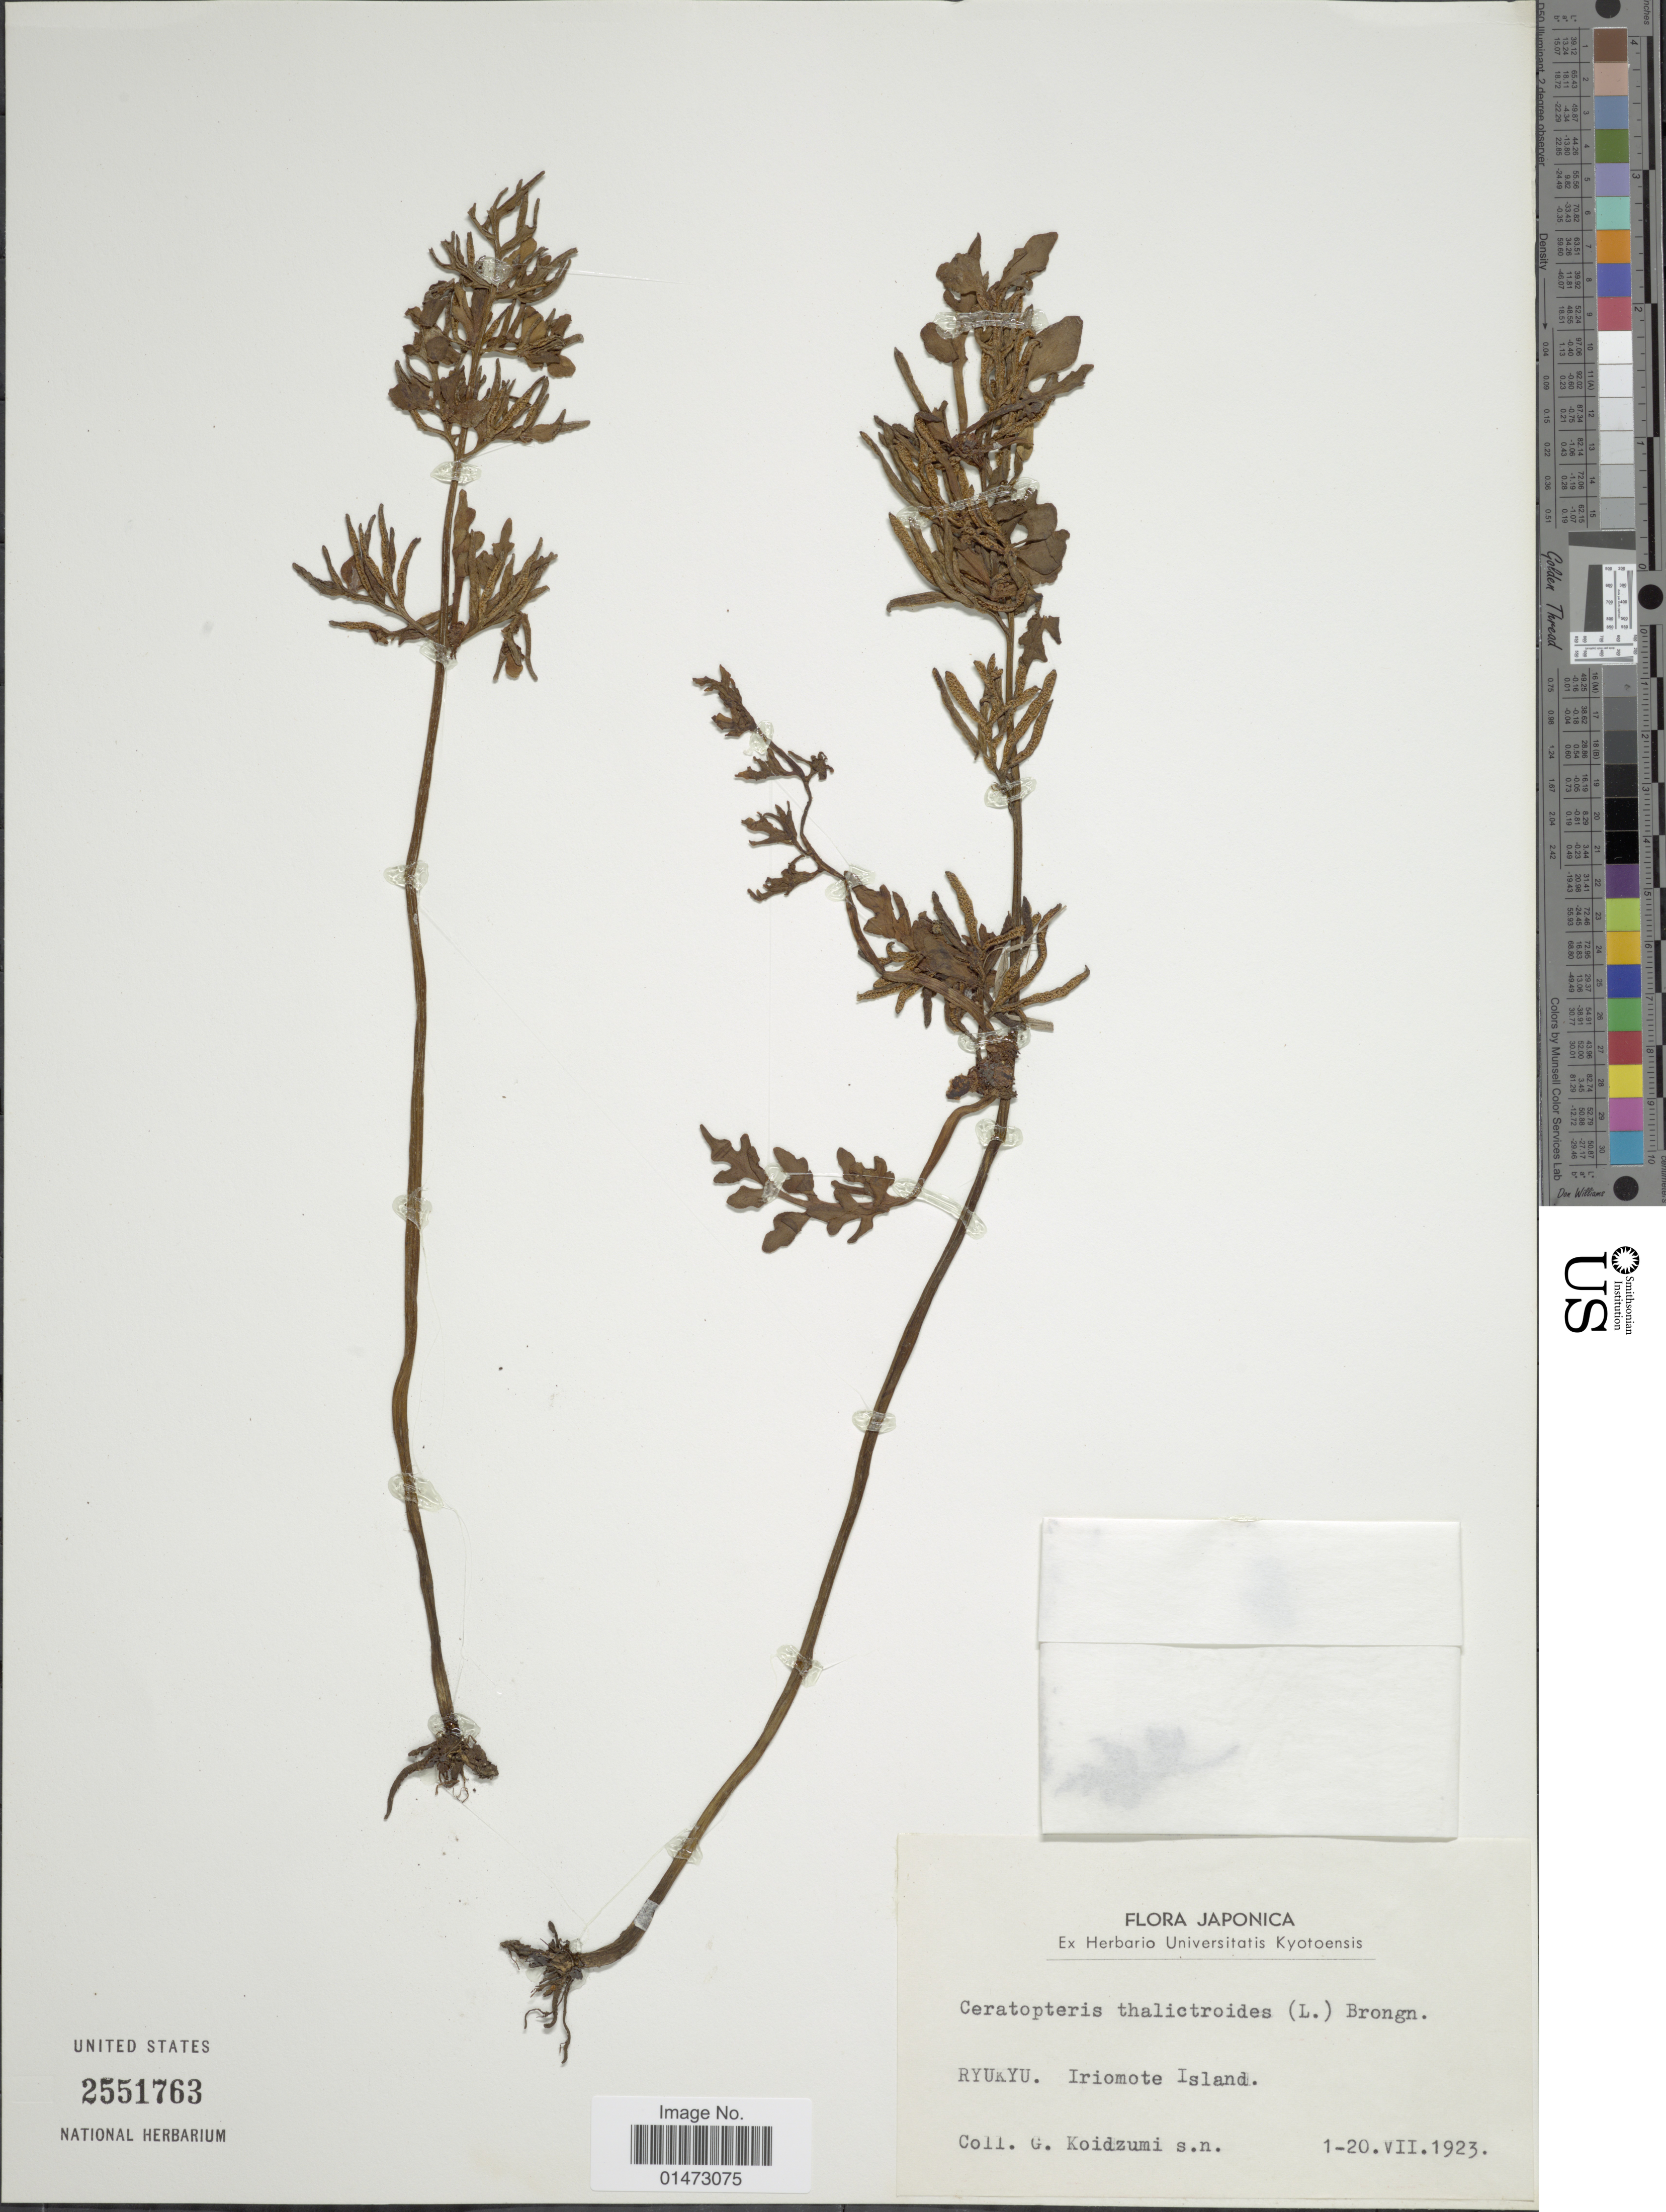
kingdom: Plantae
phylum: Tracheophyta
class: Polypodiopsida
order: Polypodiales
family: Pteridaceae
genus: Ceratopteris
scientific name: Ceratopteris thalictroides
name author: (L.) Brongn.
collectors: G. Koidzumi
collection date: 1923-07-01/1923-07-20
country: Japan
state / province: Okinawa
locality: Ryukyu. Iriomote Island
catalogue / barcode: US 2551763